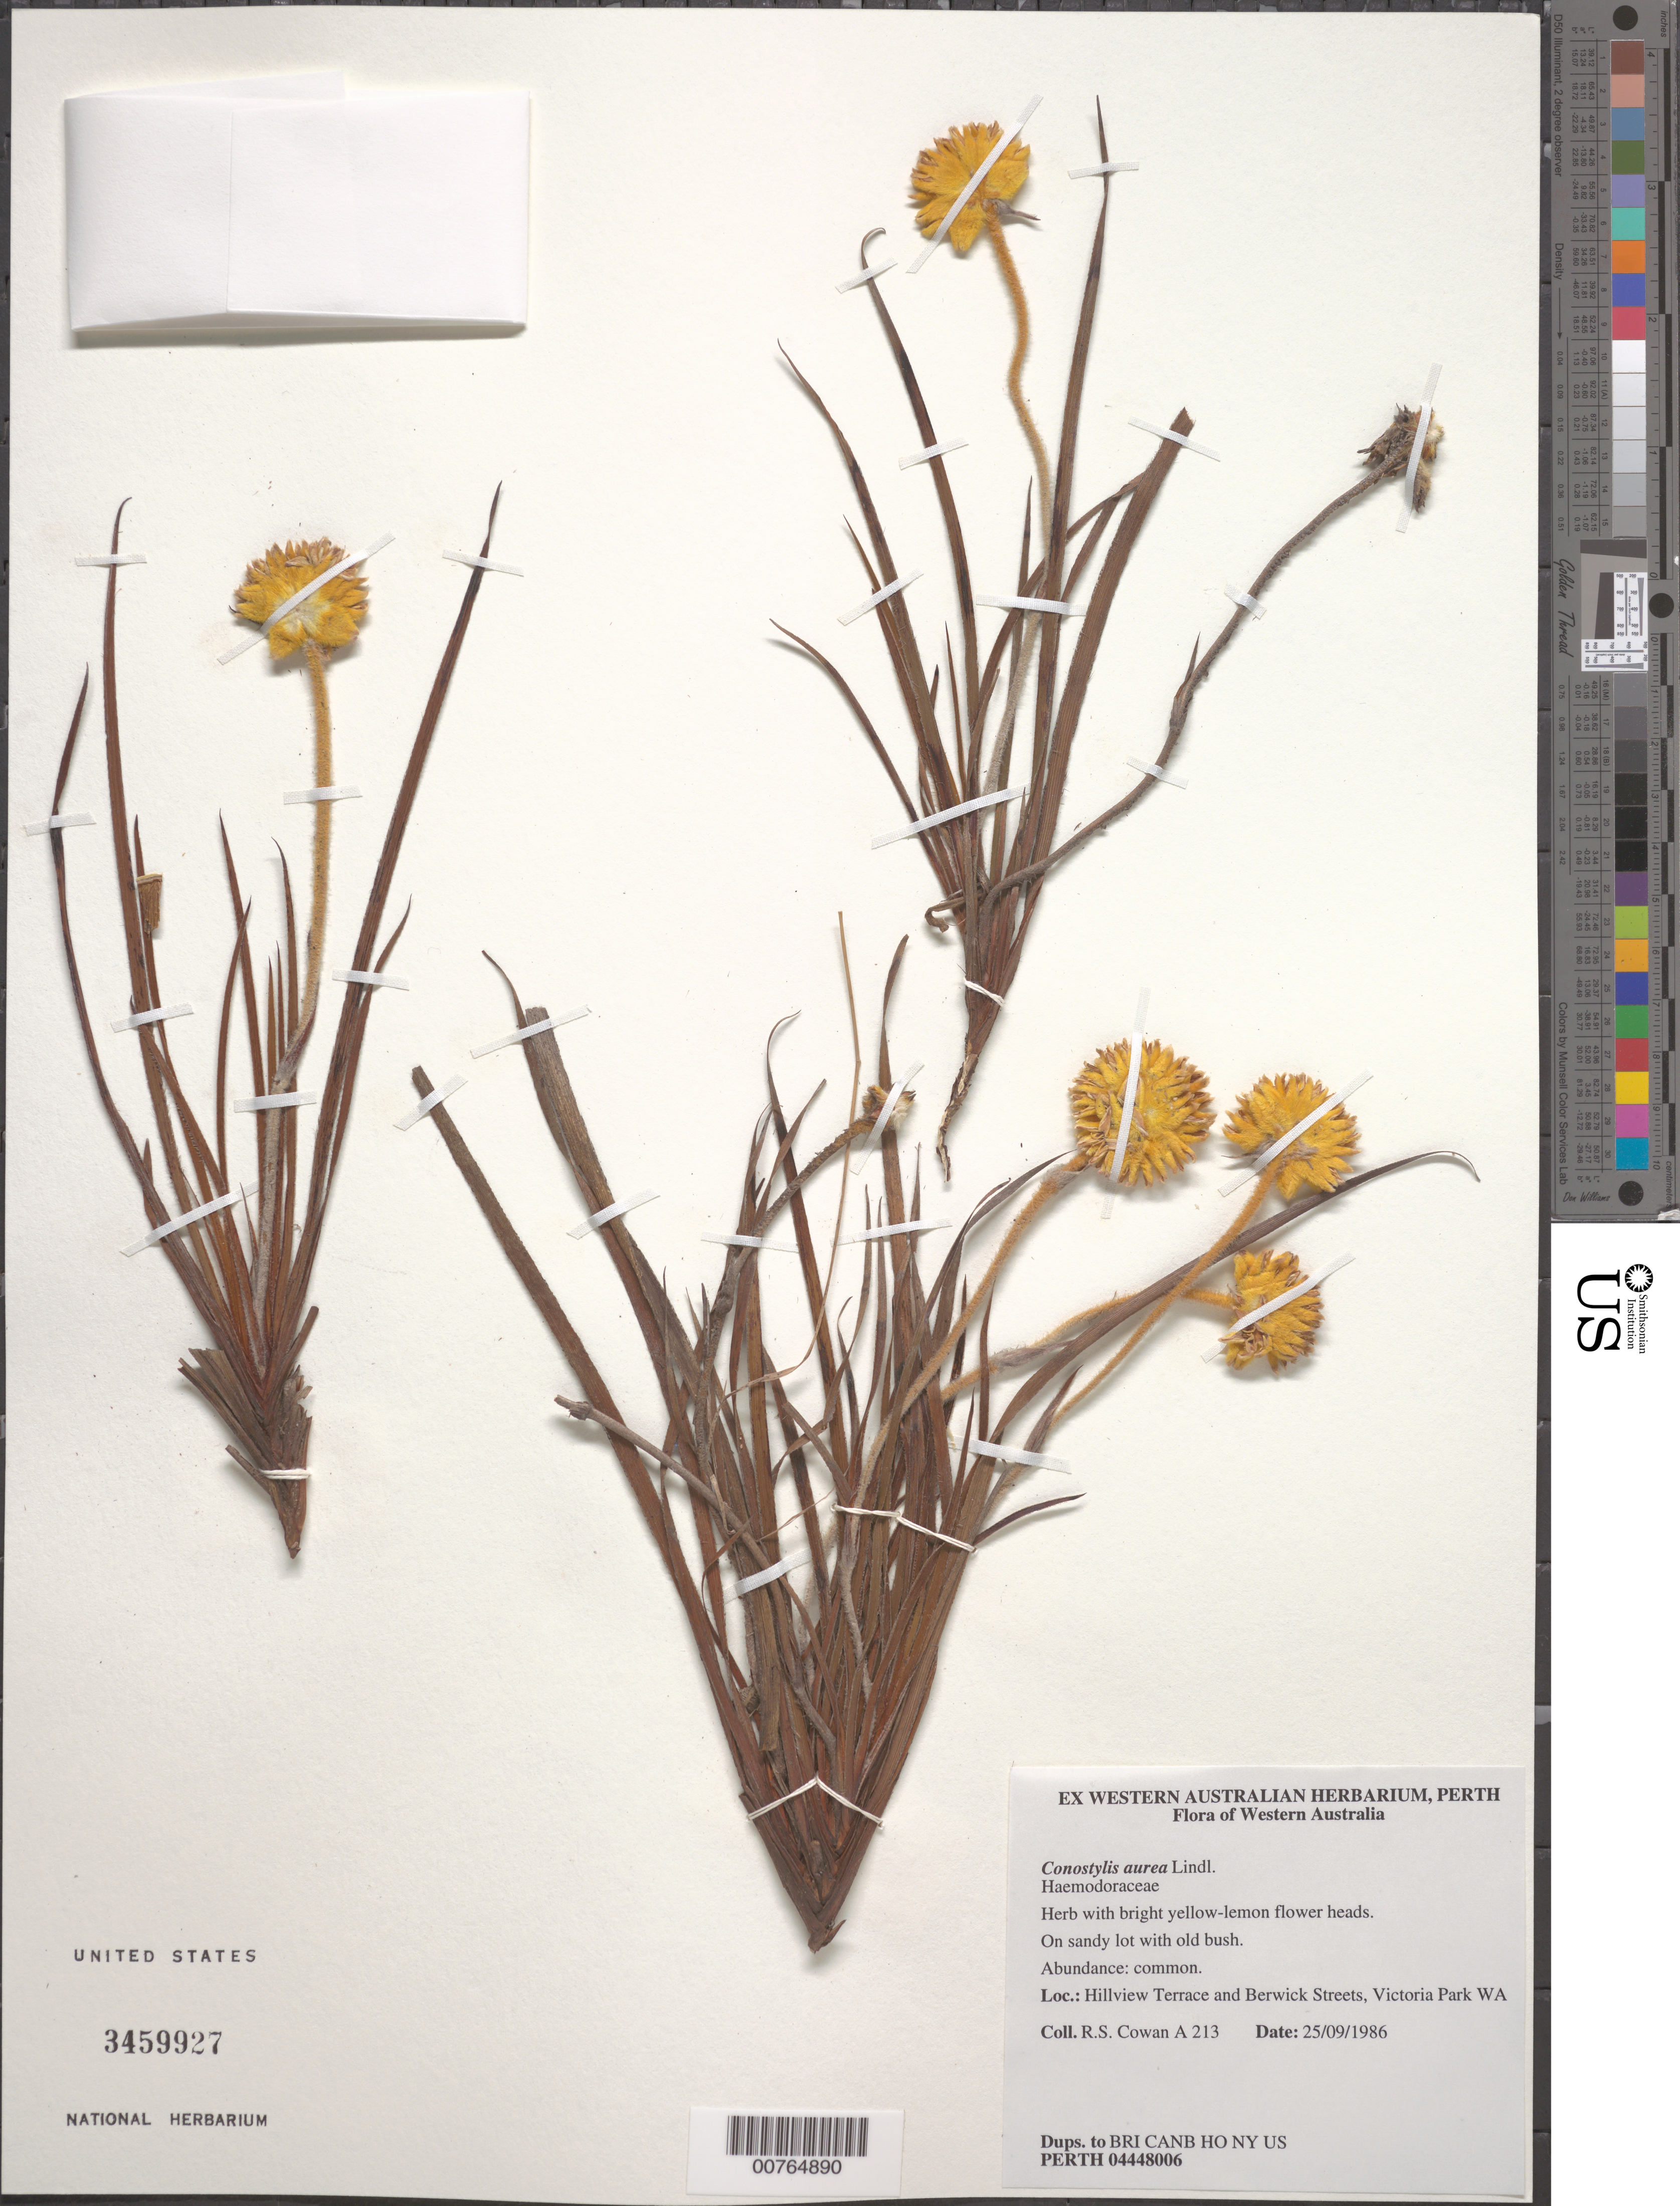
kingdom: Plantae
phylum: Tracheophyta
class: Liliopsida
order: Commelinales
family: Haemodoraceae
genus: Conostylis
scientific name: Conostylis aurea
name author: Lindl.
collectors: R. S. Cowan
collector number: A 213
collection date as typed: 25 Sep 1986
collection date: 1986-09-25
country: Australia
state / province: Western Australia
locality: Hillview Terrace and Berwick Streets, Victoria Park.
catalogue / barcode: US 3459927